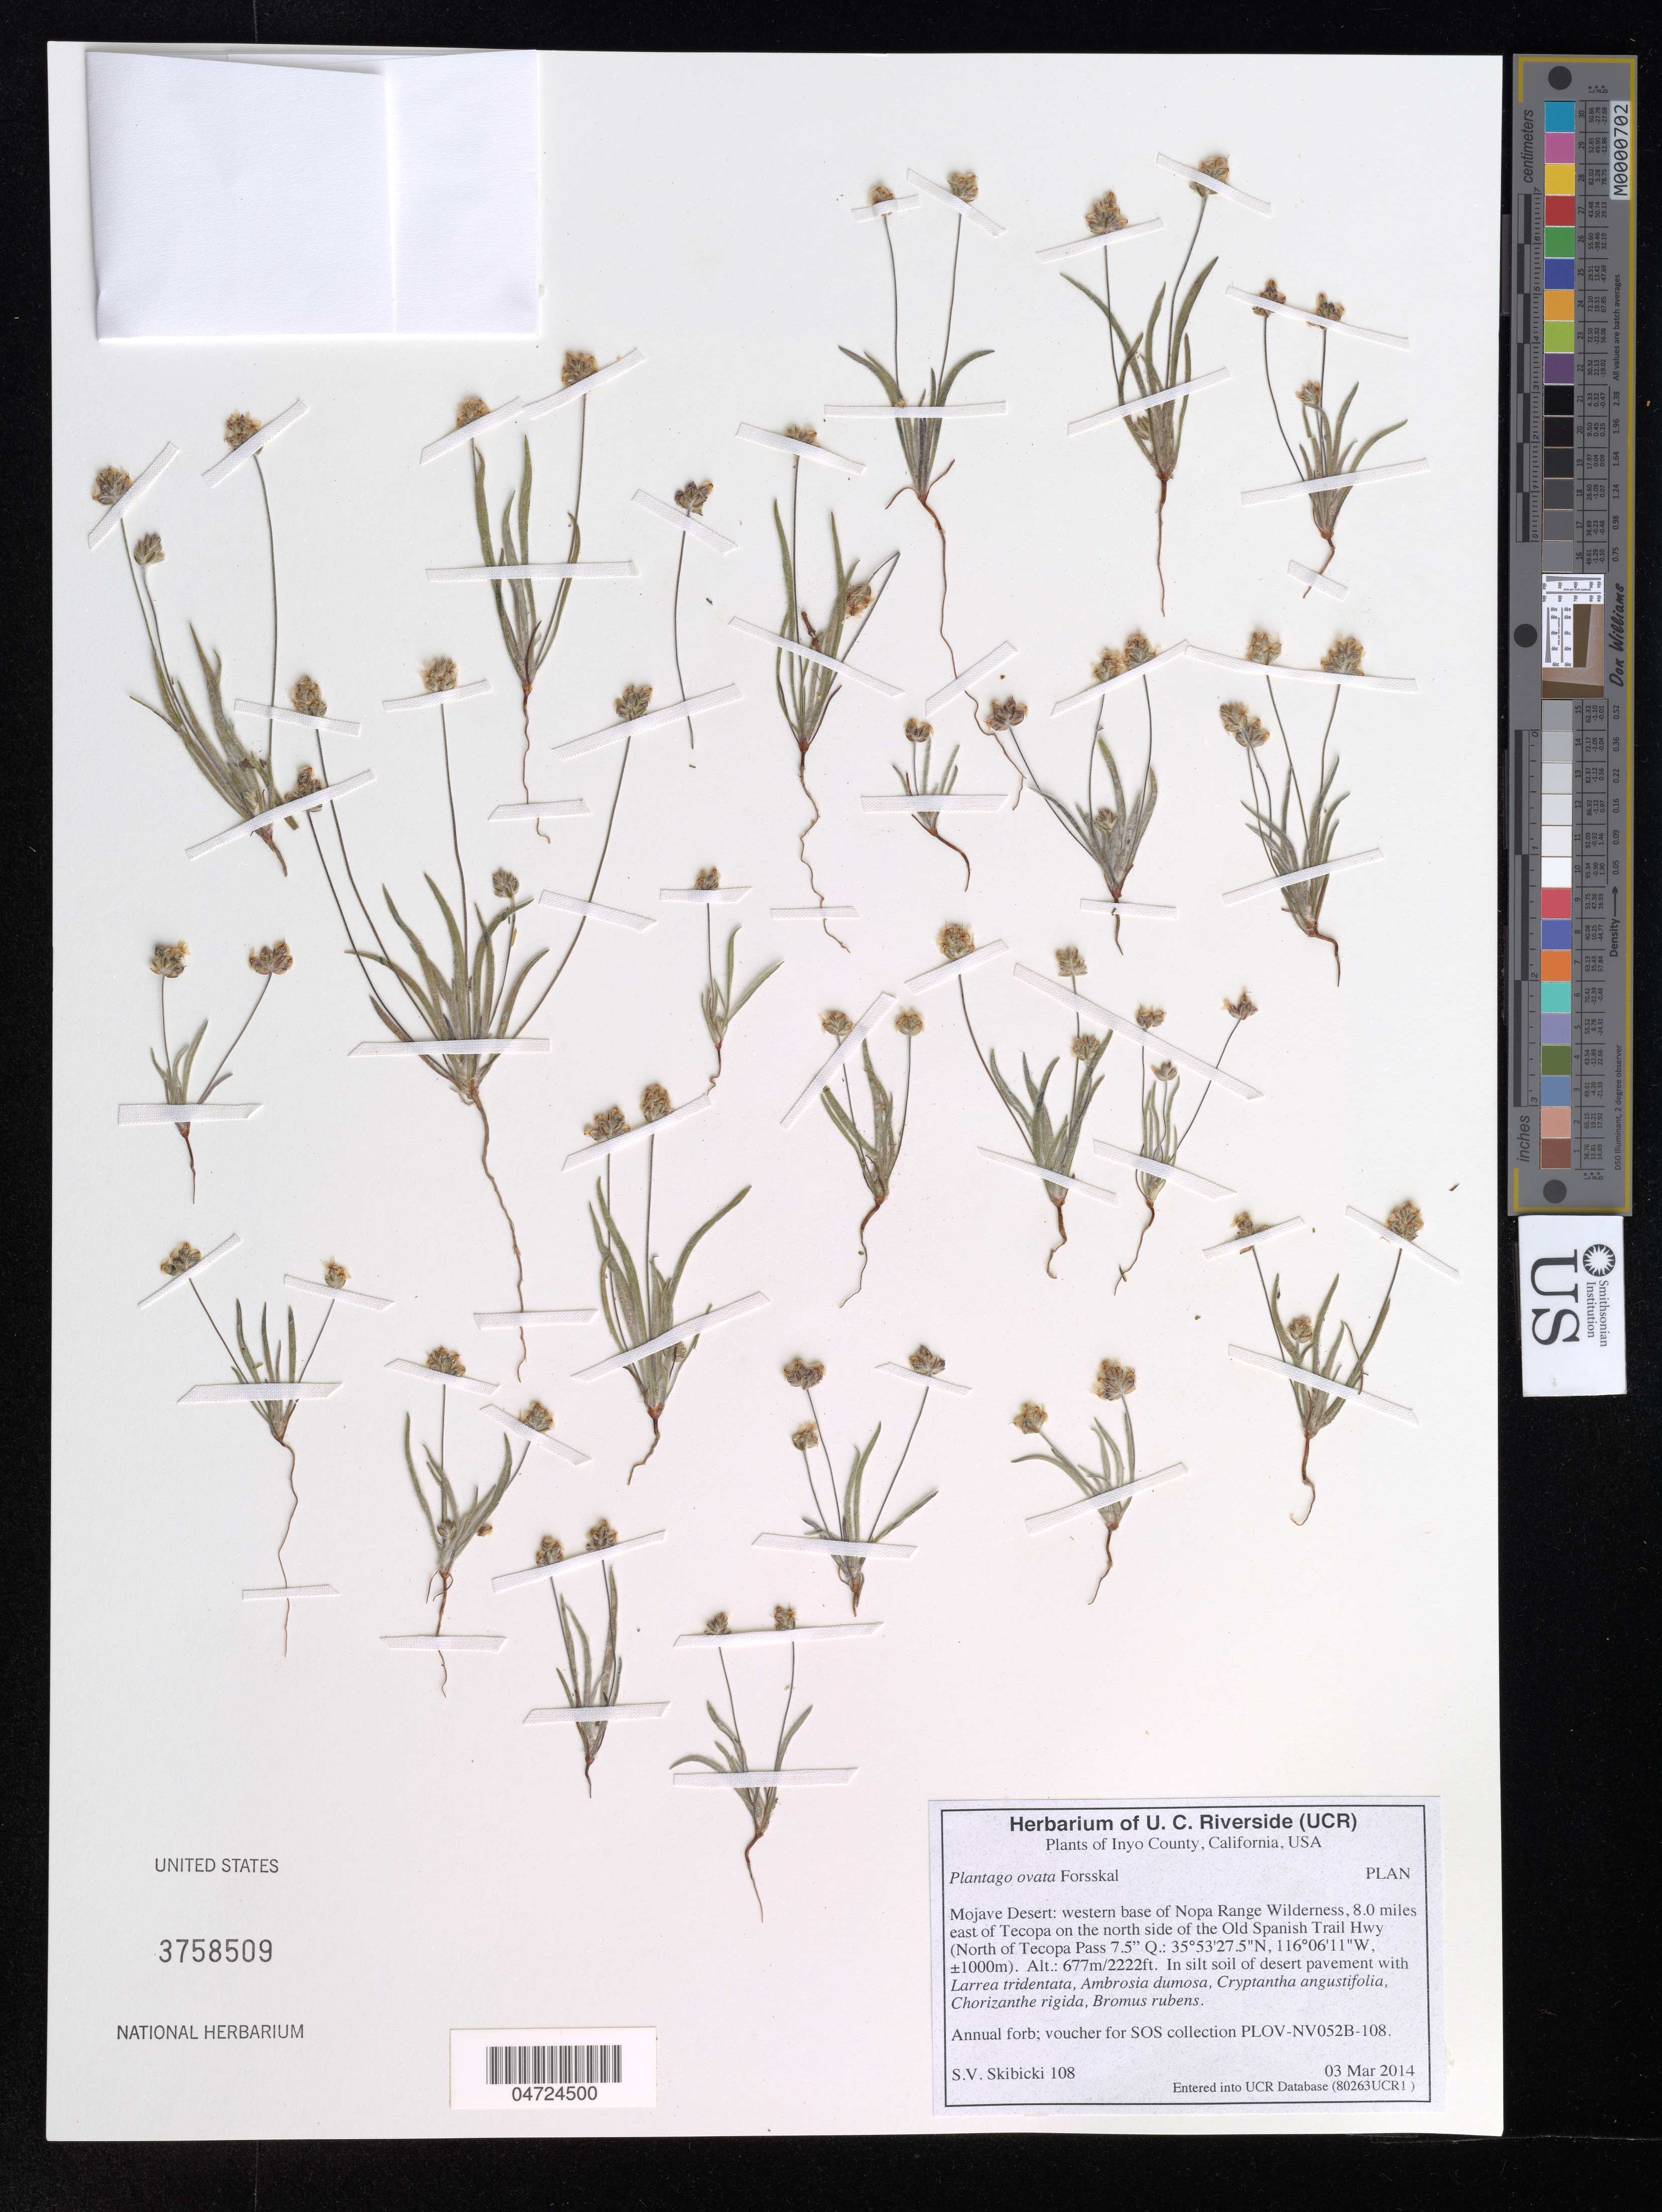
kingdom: Plantae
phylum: Tracheophyta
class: Magnoliopsida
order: Lamiales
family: Plantaginaceae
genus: Plantago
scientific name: Plantago ovata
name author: Forssk.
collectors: S. Skibicki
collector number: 108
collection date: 2014-03-03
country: United States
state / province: California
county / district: Inyo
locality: Inyo County. Mojave Desert: western base of Nopa Range Wilderness, 8.0 miles east of Tecopa on the north side of the Old Spanish Trail Hwy (North of Tecopa Pass 7.5" Q.).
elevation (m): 677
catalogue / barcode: US 3758509